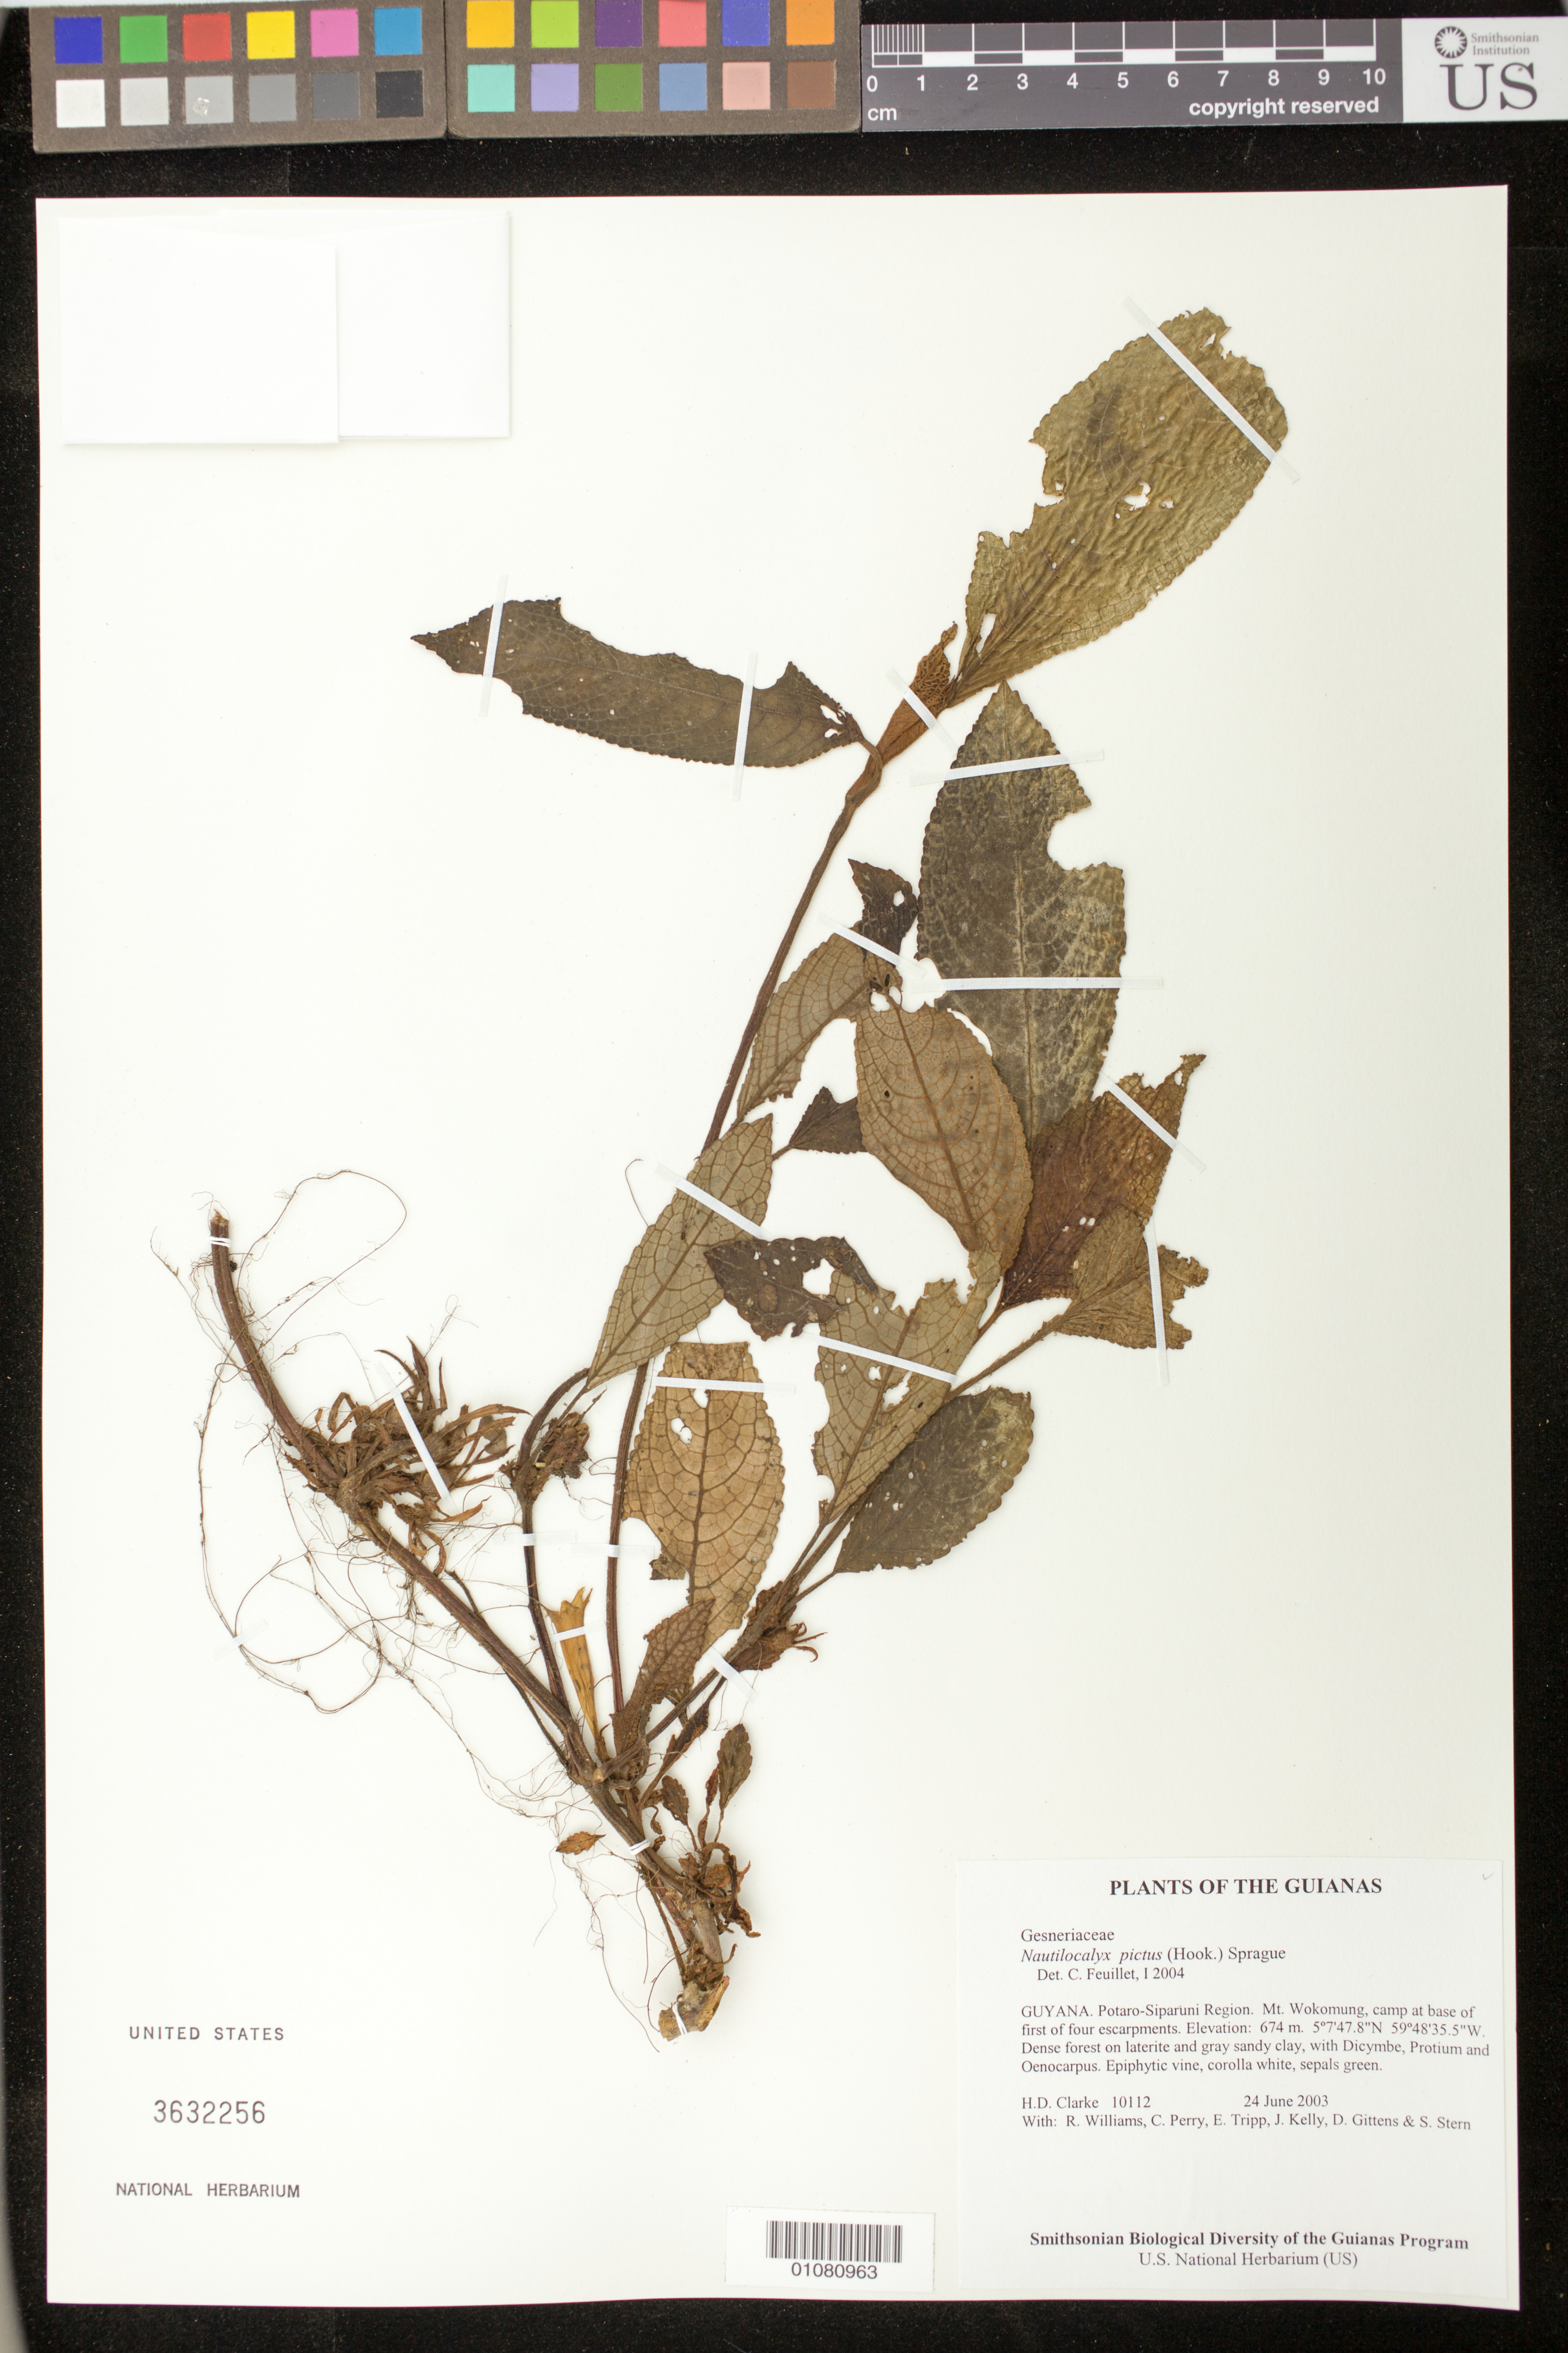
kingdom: Plantae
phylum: Tracheophyta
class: Magnoliopsida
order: Lamiales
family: Gesneriaceae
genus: Nautilocalyx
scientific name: Nautilocalyx pictus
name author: (Hook.) Sprague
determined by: Feuillet, C.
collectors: H. D. Clarke, R. Williams, C. Perry, E. Tripp, J. Kelly, D. Gittens & S. R. Stern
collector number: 10112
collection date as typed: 24 Jun 2003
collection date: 2003-06-24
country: Guyana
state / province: Potaro-Siparuni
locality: Mt. Wokomung, camp at base of first of four escarpments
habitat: Dense forest on laterite and gray sandy clay, with Dicymbe, Protium and Oenocarpus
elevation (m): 674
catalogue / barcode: US 3632256